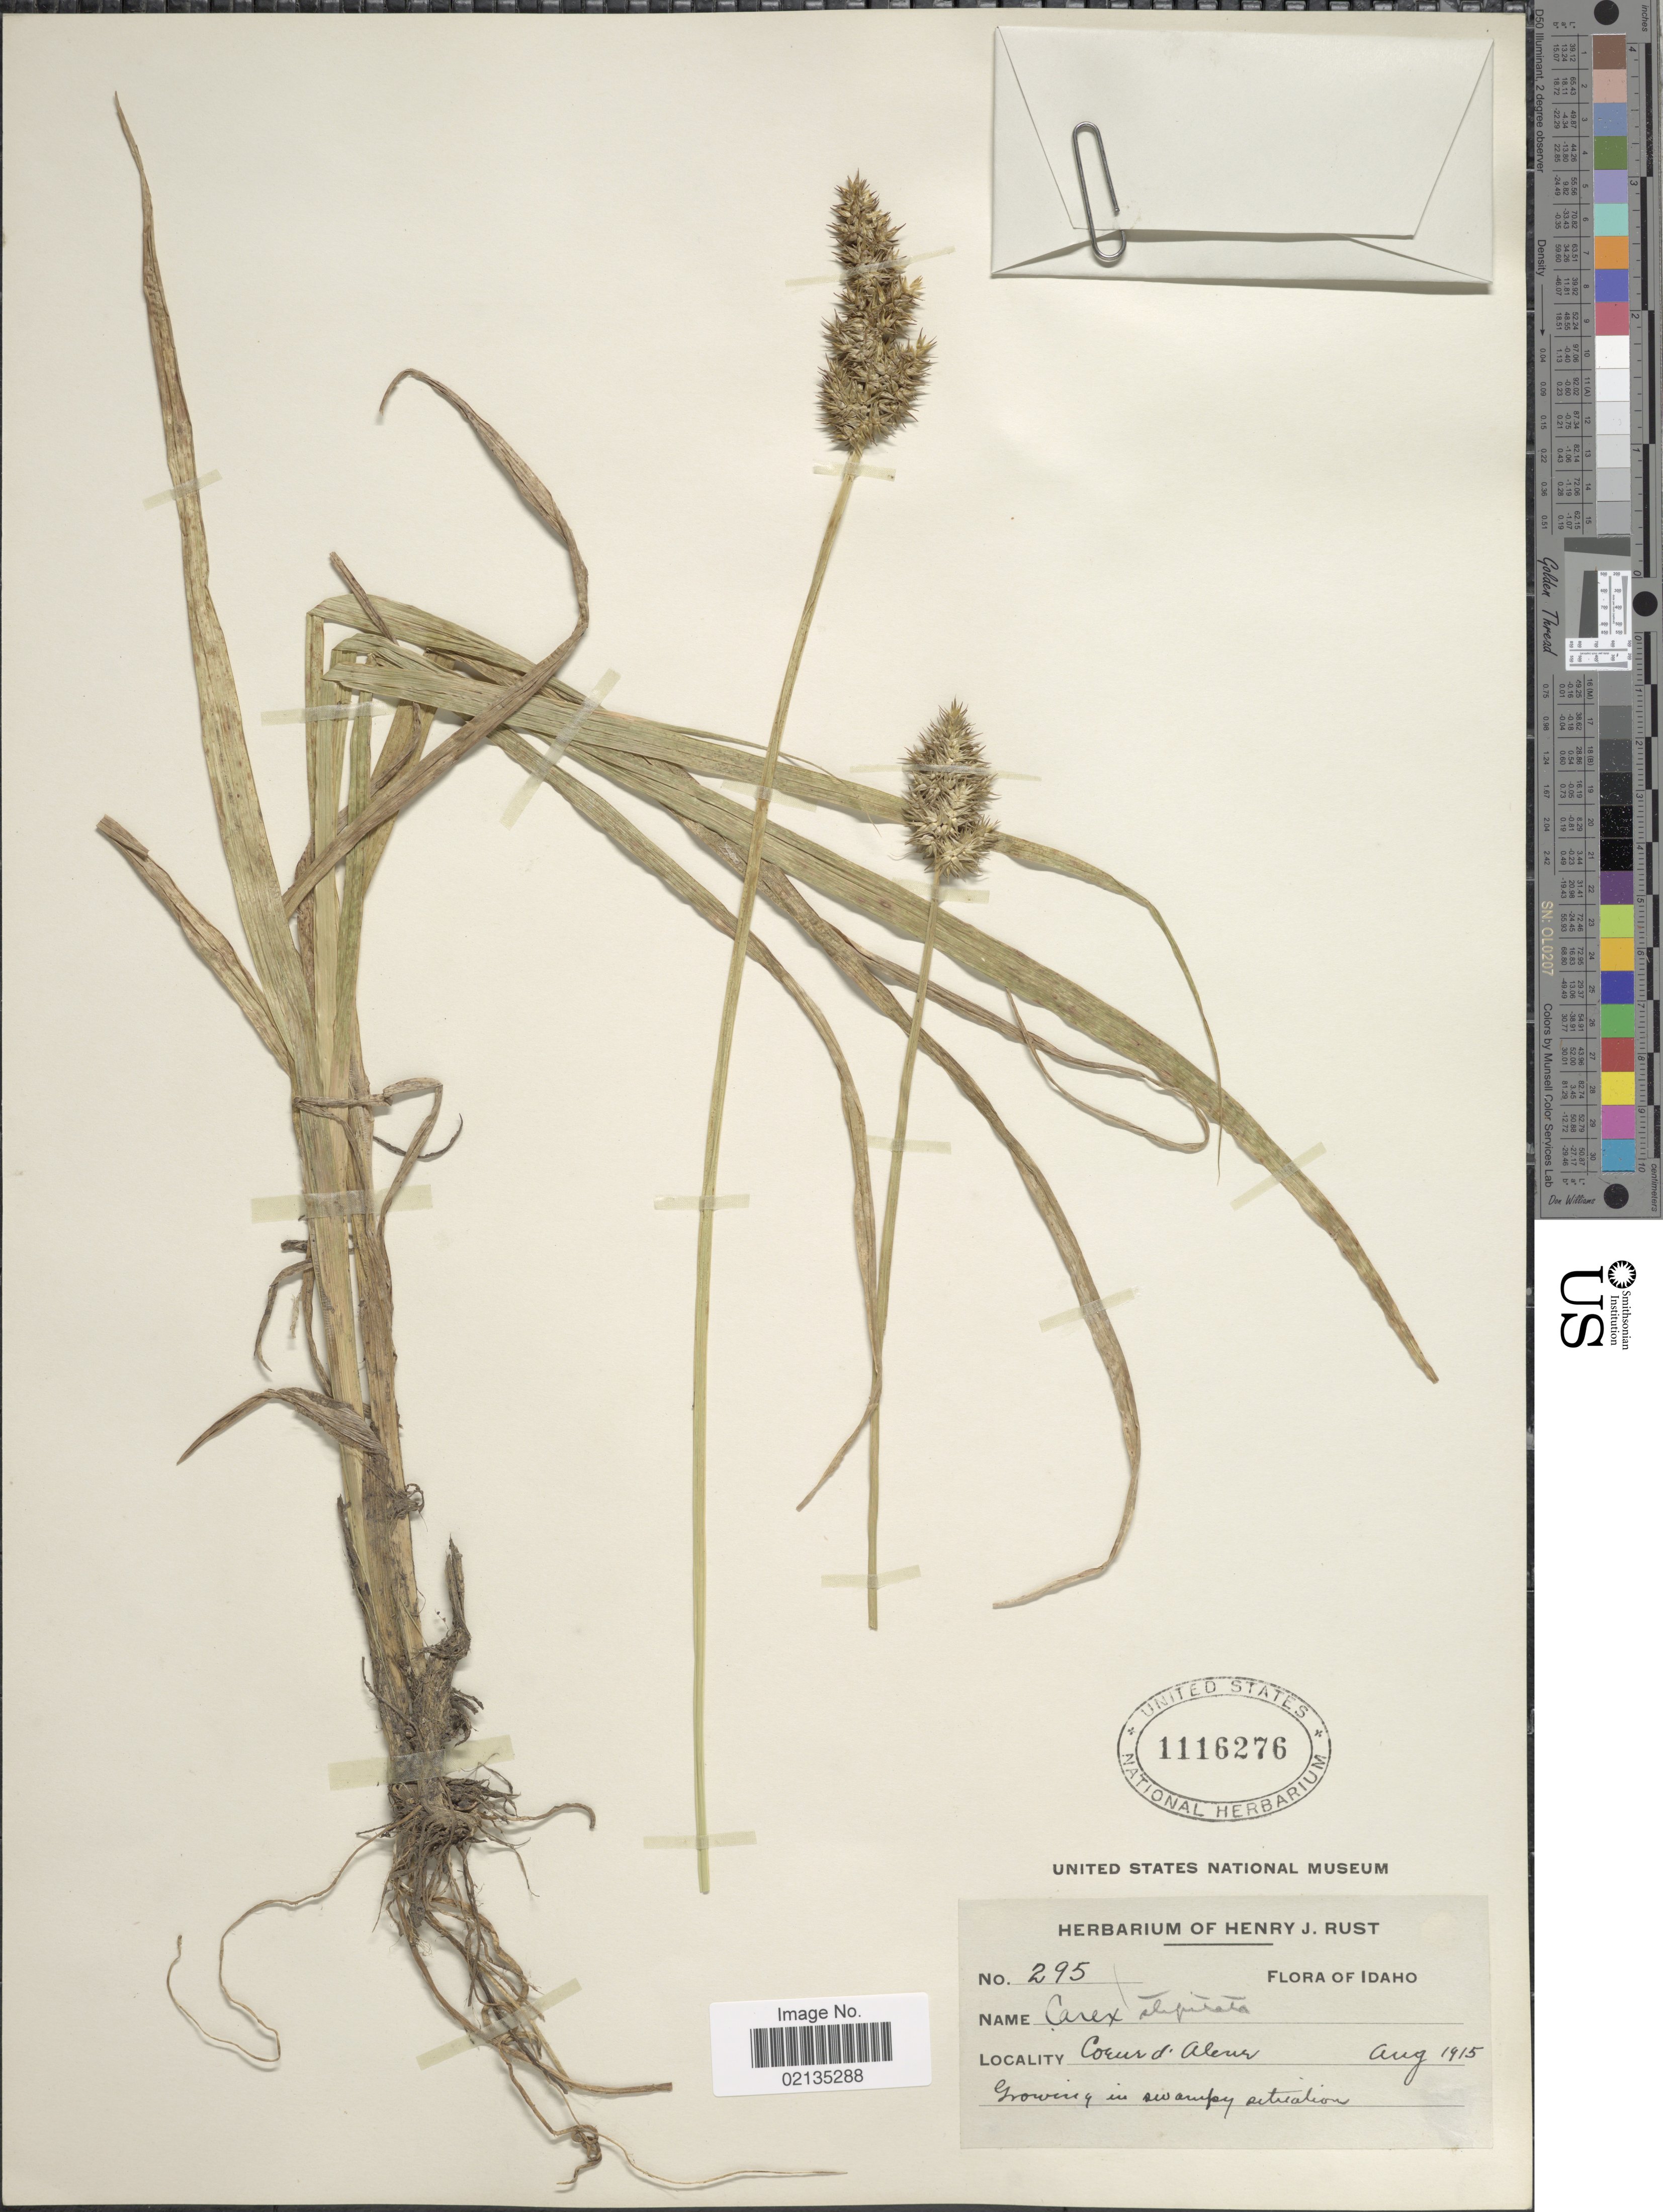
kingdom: Plantae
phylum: Tracheophyta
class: Liliopsida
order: Poales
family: Cyperaceae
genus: Carex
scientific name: Carex stipata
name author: Muhl. ex Willd.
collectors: ex herb. Henry J. Rust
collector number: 295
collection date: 1915-08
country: United States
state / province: Idaho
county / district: Kootenai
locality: Coeur d'Alene, growing in swampy situation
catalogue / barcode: US 1116276